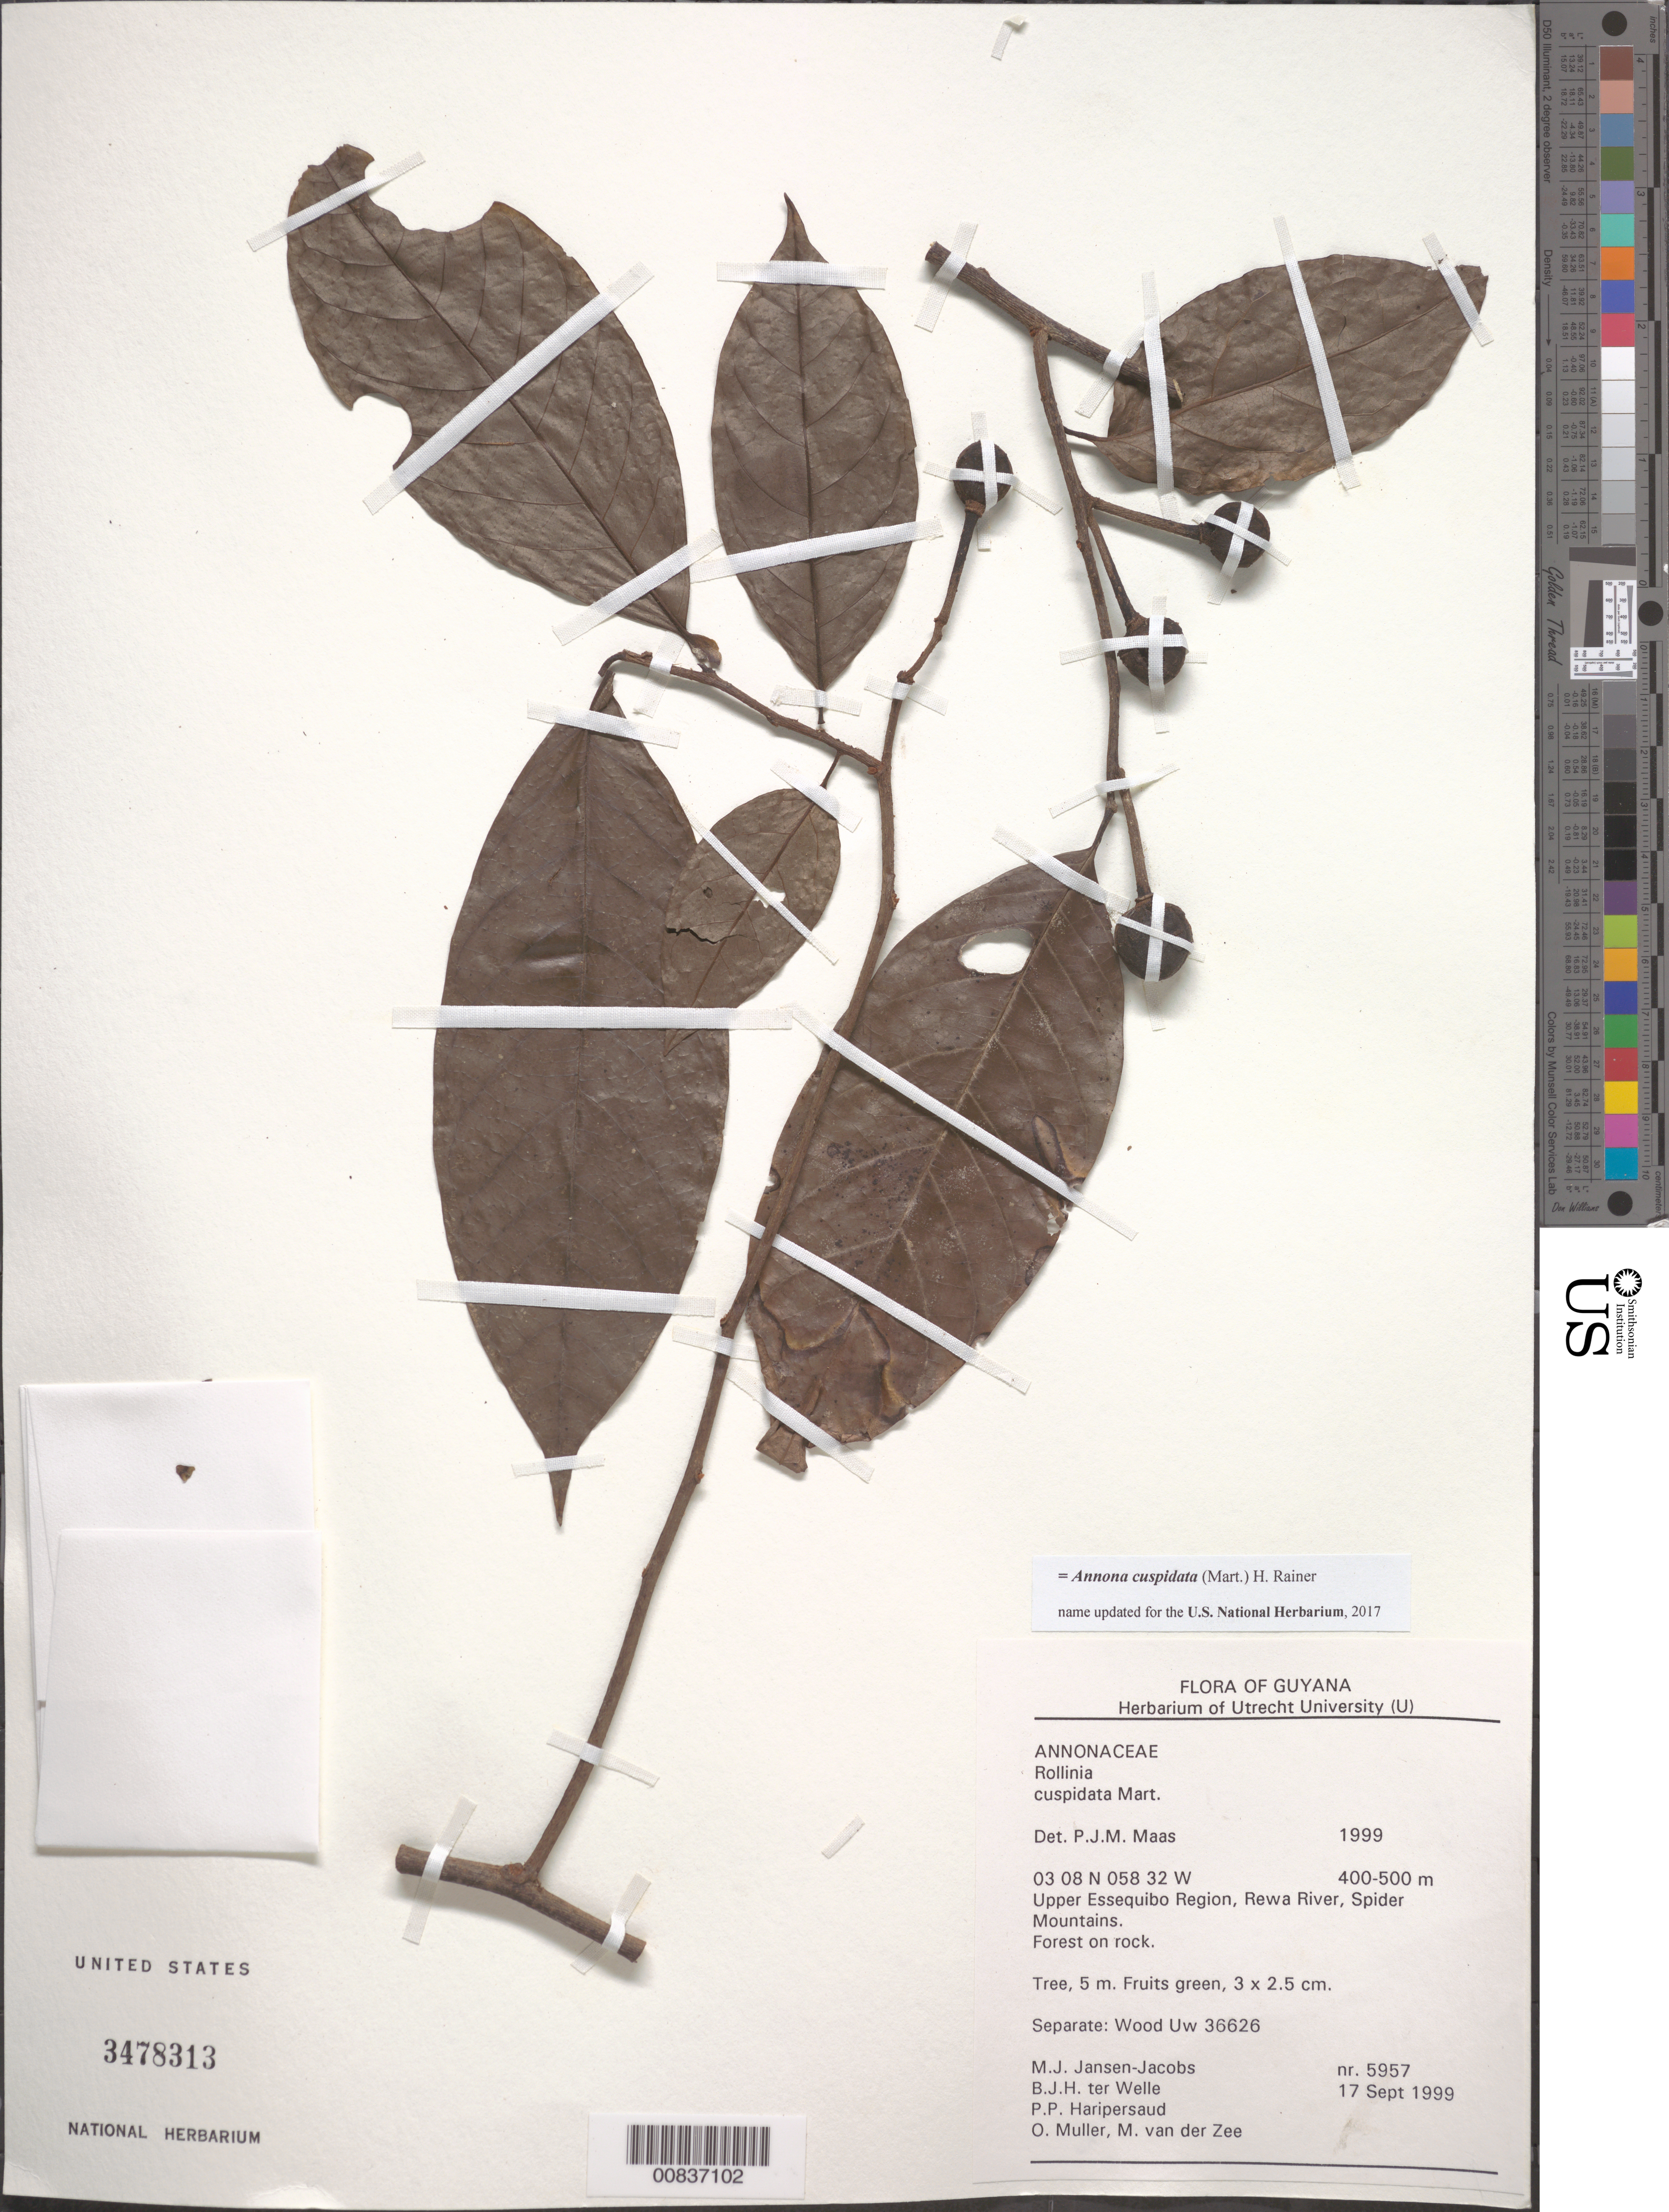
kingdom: Plantae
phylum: Tracheophyta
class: Magnoliopsida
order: Magnoliales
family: Annonaceae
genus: Annona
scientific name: Annona cuspidata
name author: (Mart.) H. Rainer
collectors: M. J. Jansen-Jacobs, B. Welle, P. Haripersaud, O. Muller & M. van der Zee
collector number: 5957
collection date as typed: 17-Sep-99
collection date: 1999-09-17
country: Guyana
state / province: U. Takutu-U. Essequibo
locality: Rewa River, Spider Mts., Upper Essequibo Region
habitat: Forest on rock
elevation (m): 400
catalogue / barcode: US 3478313